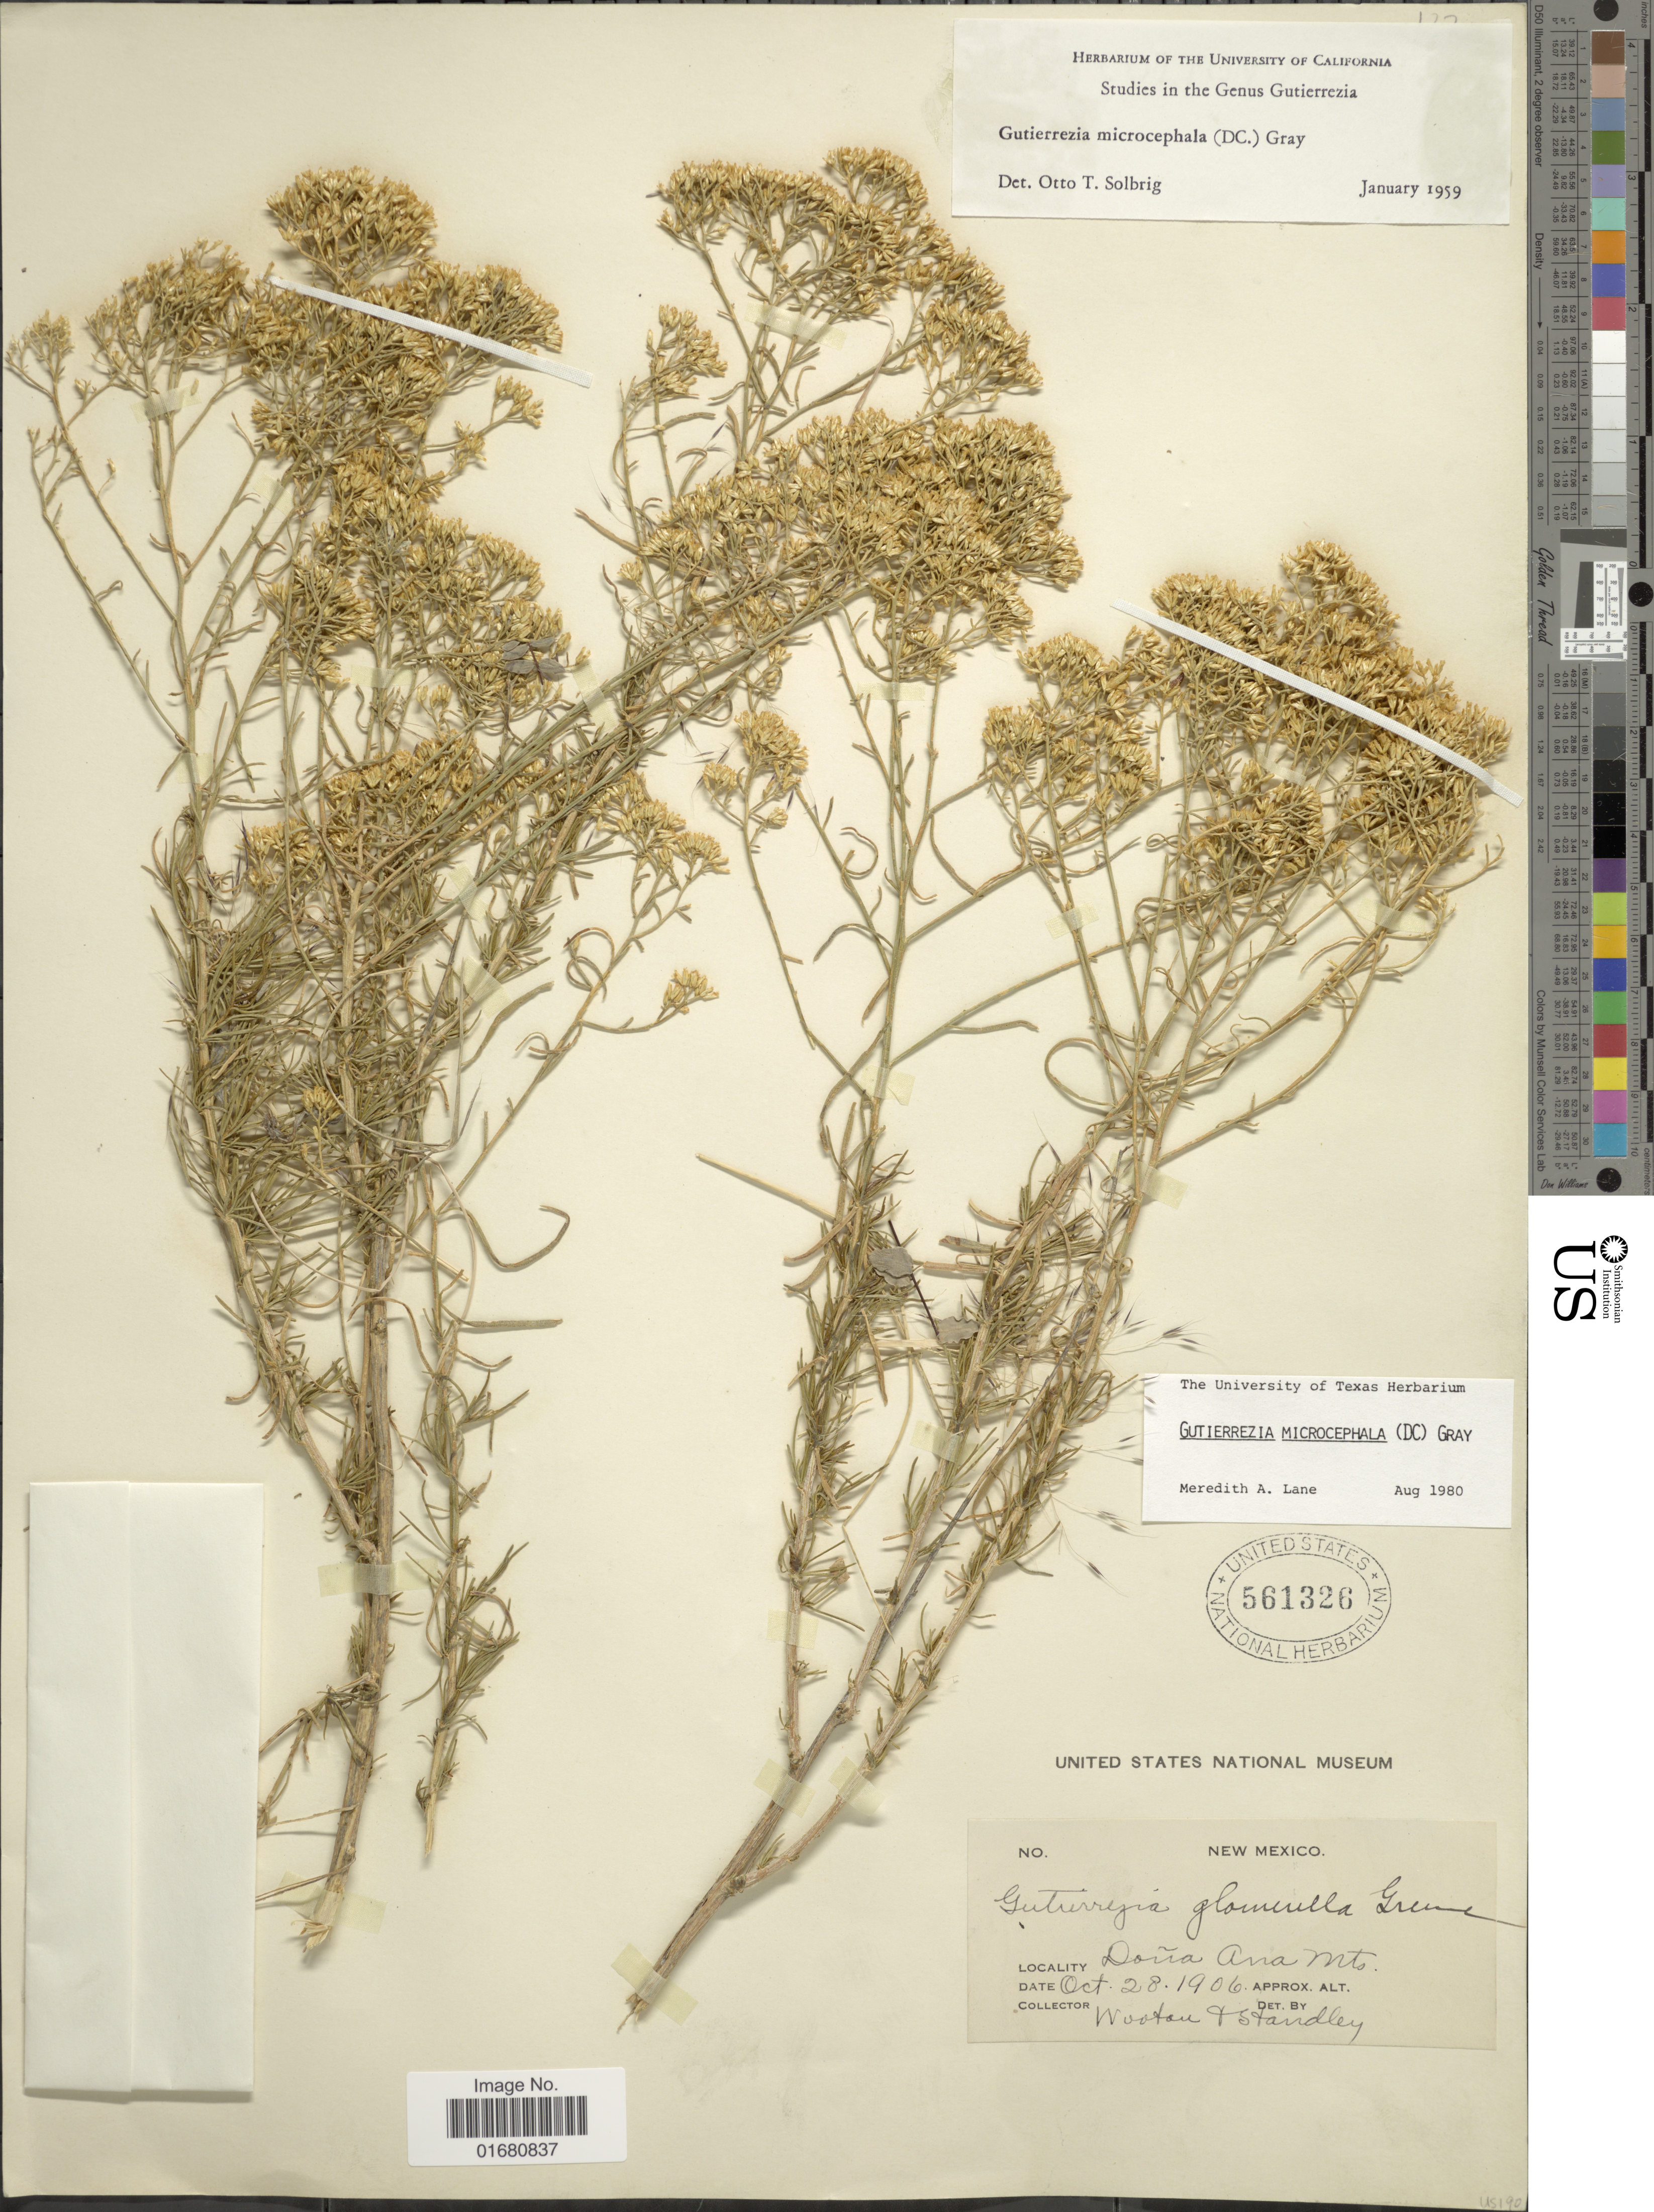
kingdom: Plantae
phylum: Tracheophyta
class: Magnoliopsida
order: Asterales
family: Asteraceae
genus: Gutierrezia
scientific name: Gutierrezia microcephala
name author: (DC.) A. Gray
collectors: E. O. Wooton & P. C. Standley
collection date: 1906-10-28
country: United States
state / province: New Mexico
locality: Doña Ana Mts.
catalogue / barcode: US 561326